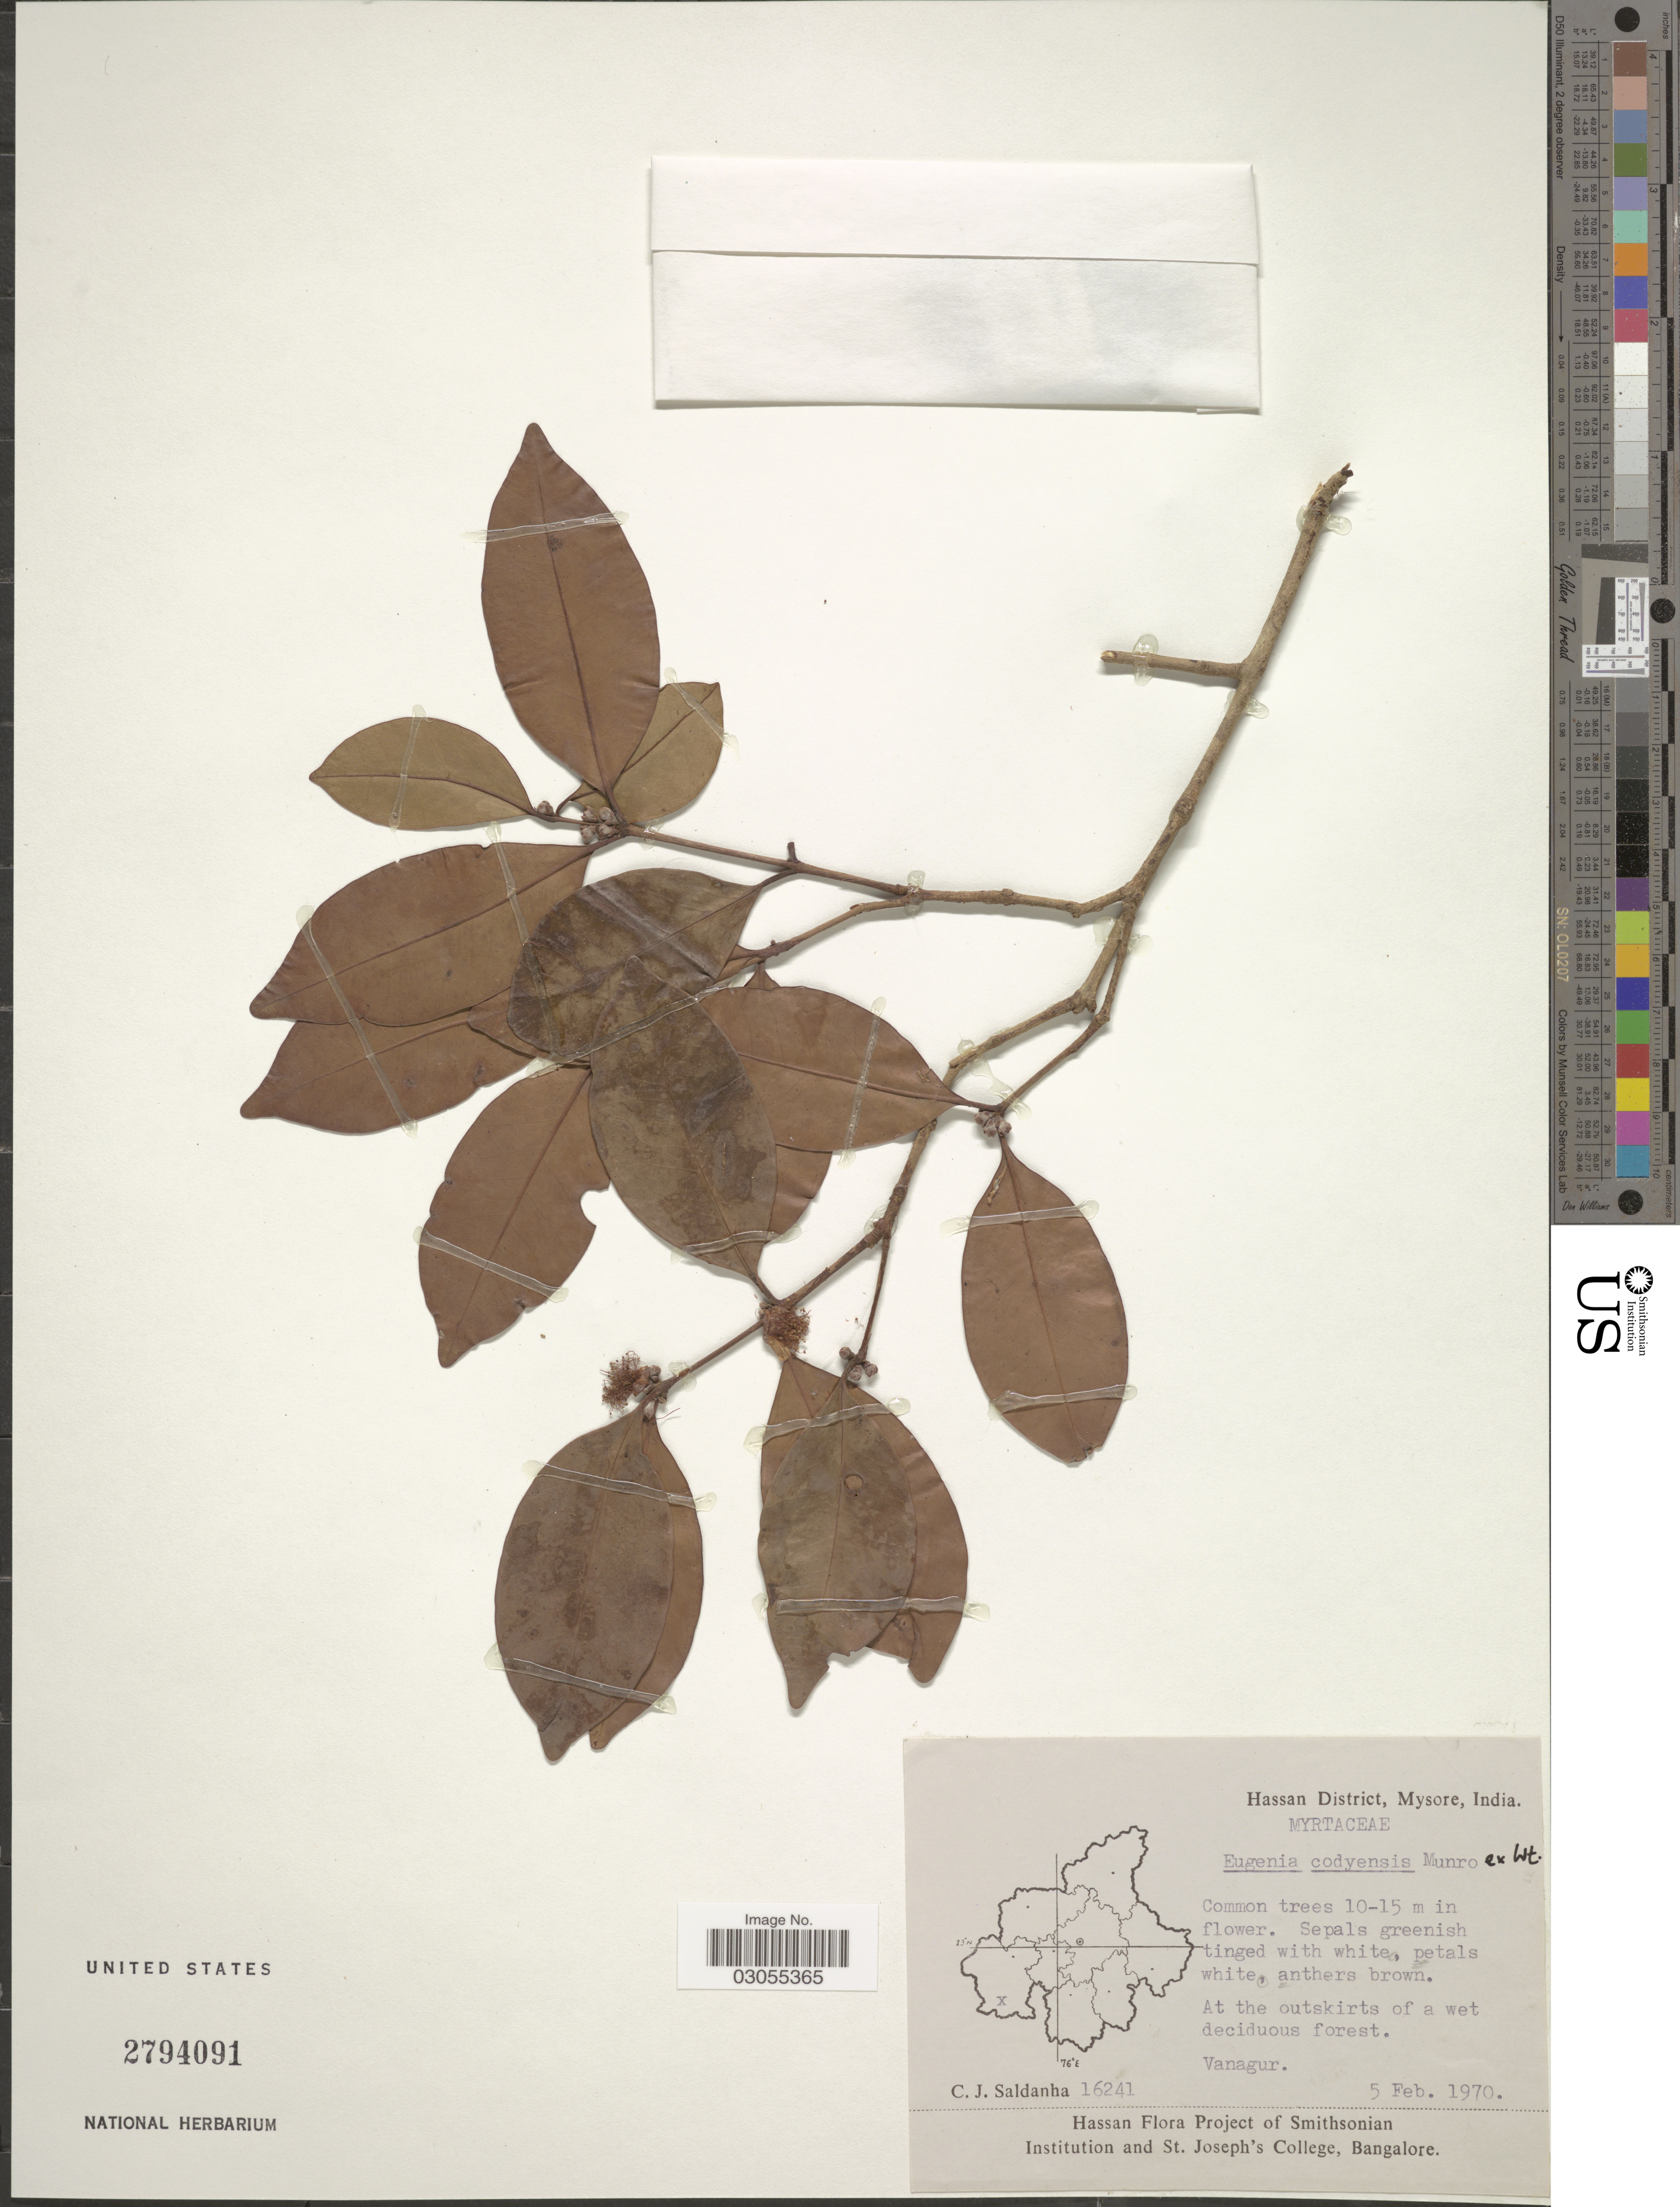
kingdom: Plantae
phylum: Tracheophyta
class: Magnoliopsida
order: Myrtales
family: Myrtaceae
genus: Eugenia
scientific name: Eugenia codyensis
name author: Munro ex Wight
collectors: C. J. Saldanha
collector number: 16241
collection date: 1970-02-05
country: India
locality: Hassan District, Mysore. At the outskirts of a wet deciduous forest. Vanagur.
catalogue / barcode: US 2794091